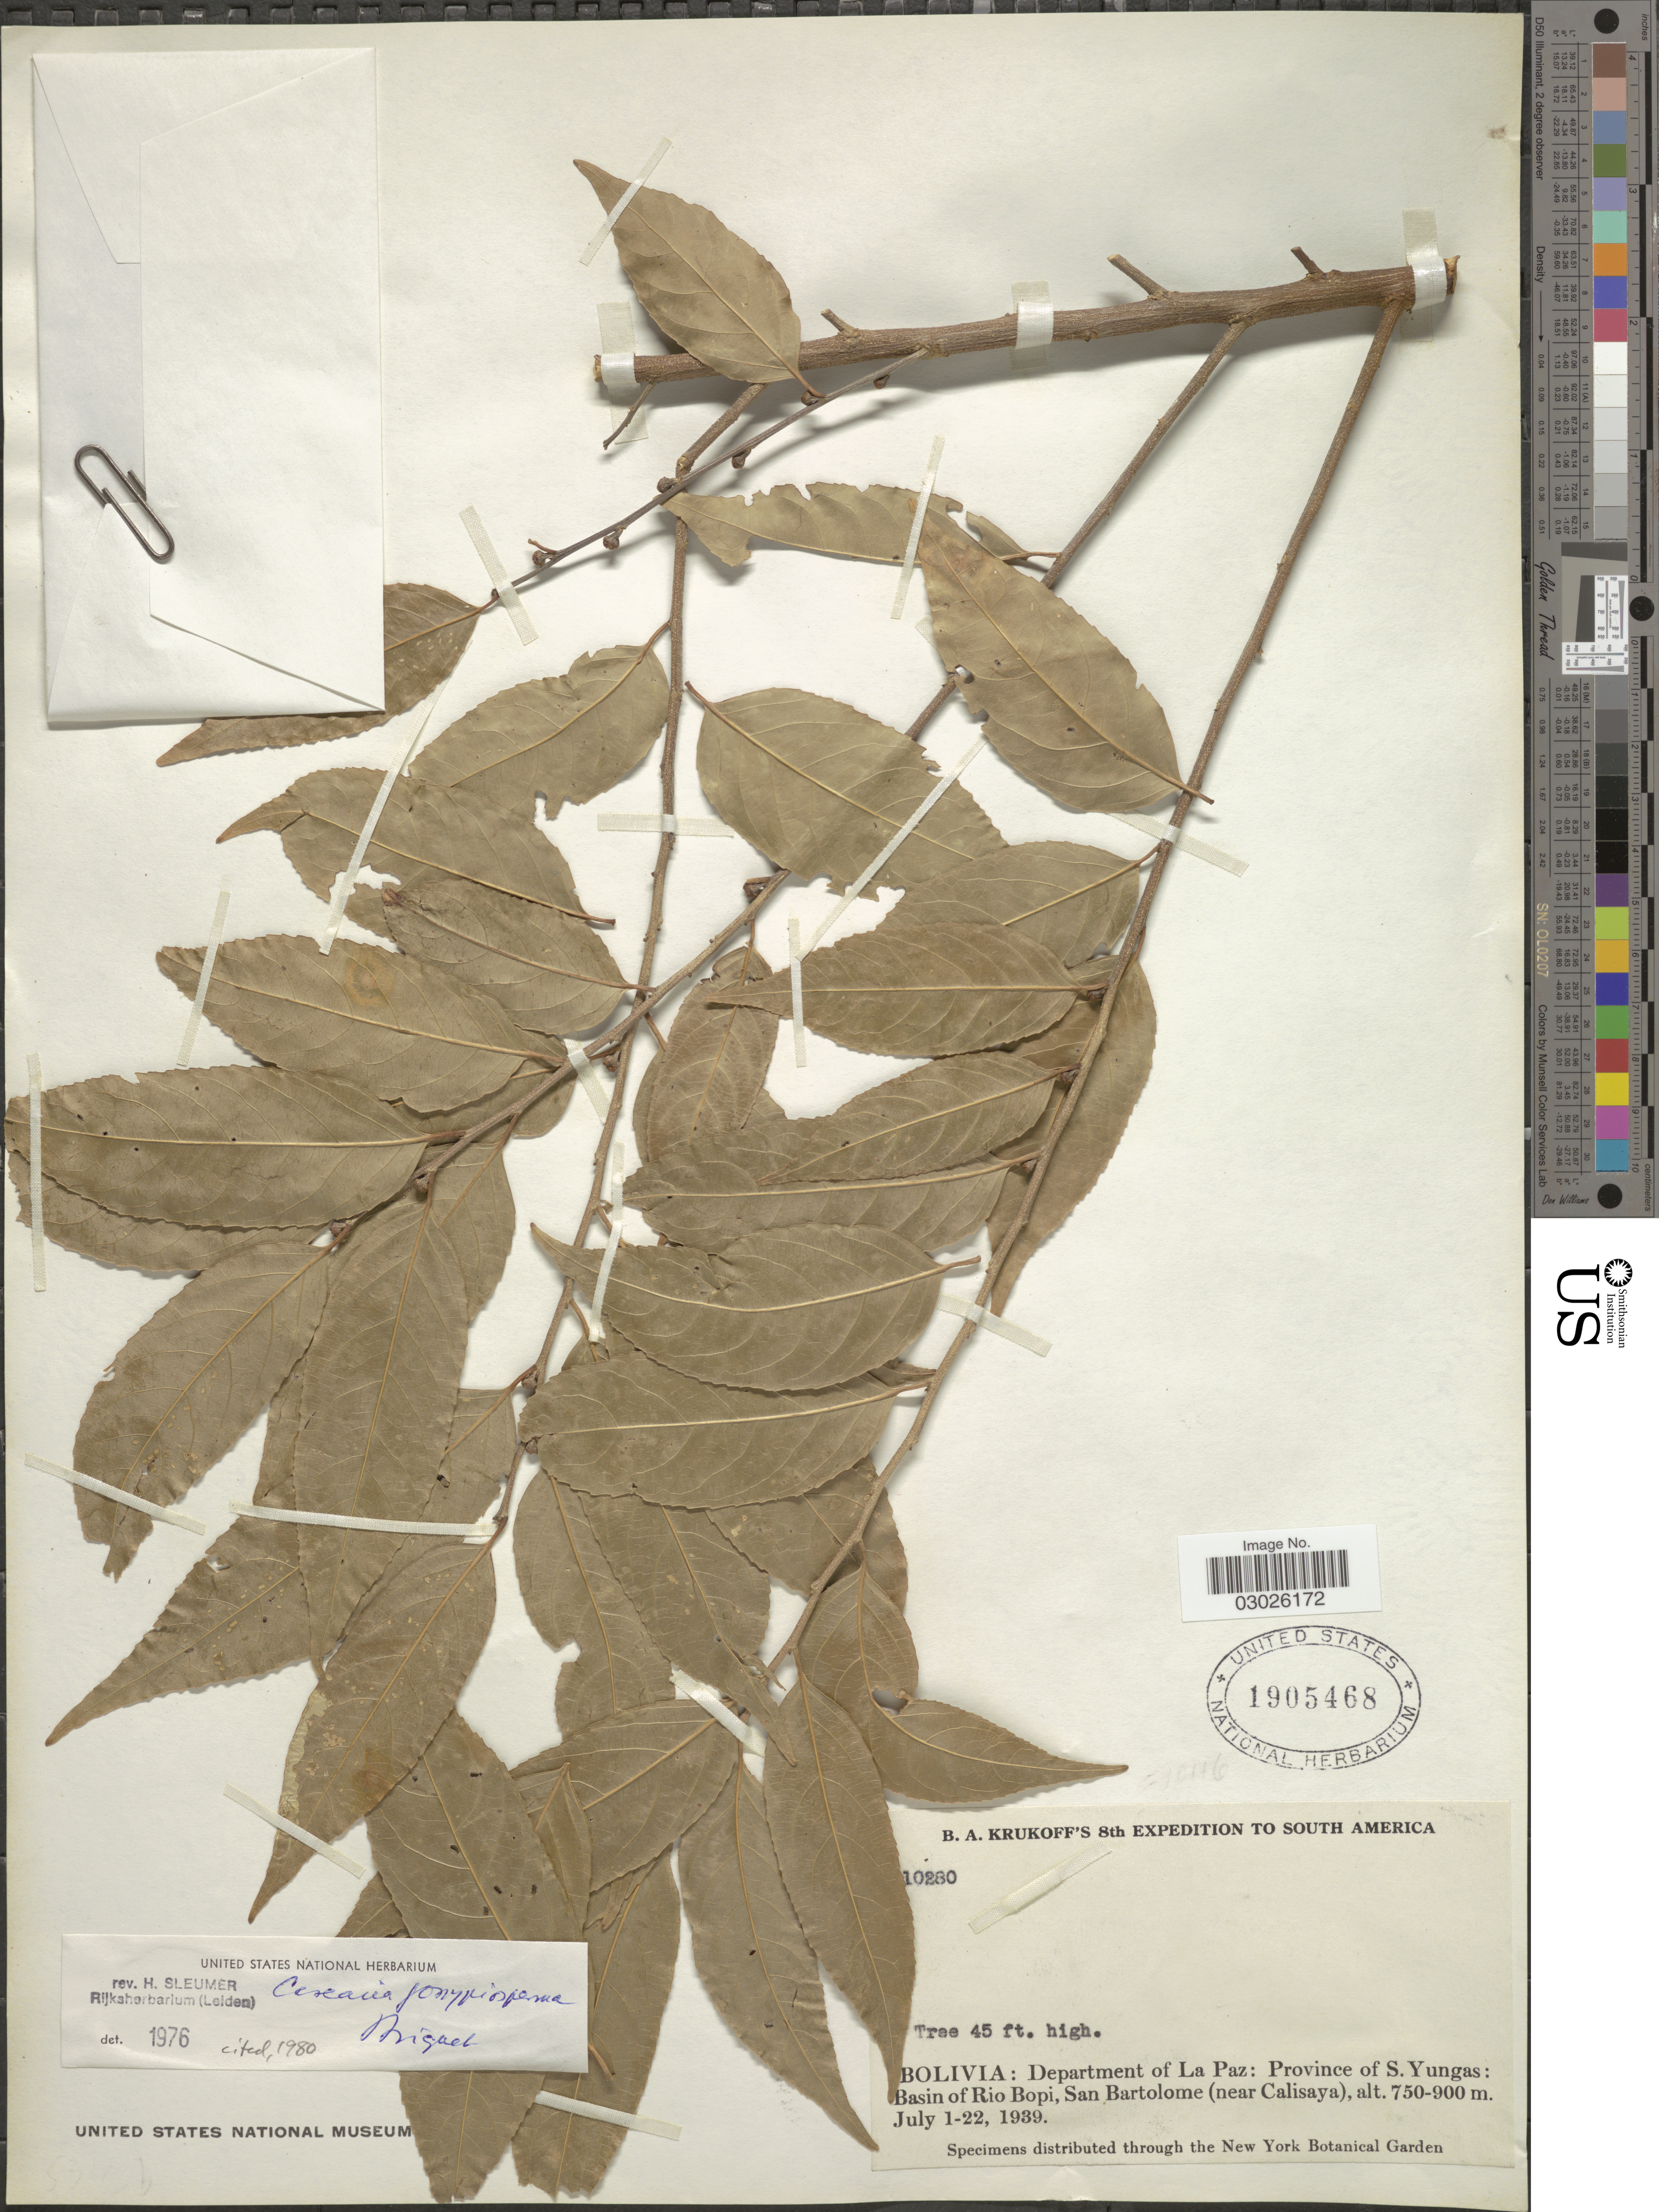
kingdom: Plantae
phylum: Tracheophyta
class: Magnoliopsida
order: Malpighiales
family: Salicaceae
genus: Casearia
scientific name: Casearia gossypiosperma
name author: Briq.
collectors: B. A. Krukoff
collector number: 10280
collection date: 1939-07-01/1939-07-22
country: Bolivia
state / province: La Paz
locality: Department of La Paz: Province of S. Yungas: Basin of Rio Bopi, San Bartolome (near Calisaya).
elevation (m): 750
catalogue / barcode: US 1905468